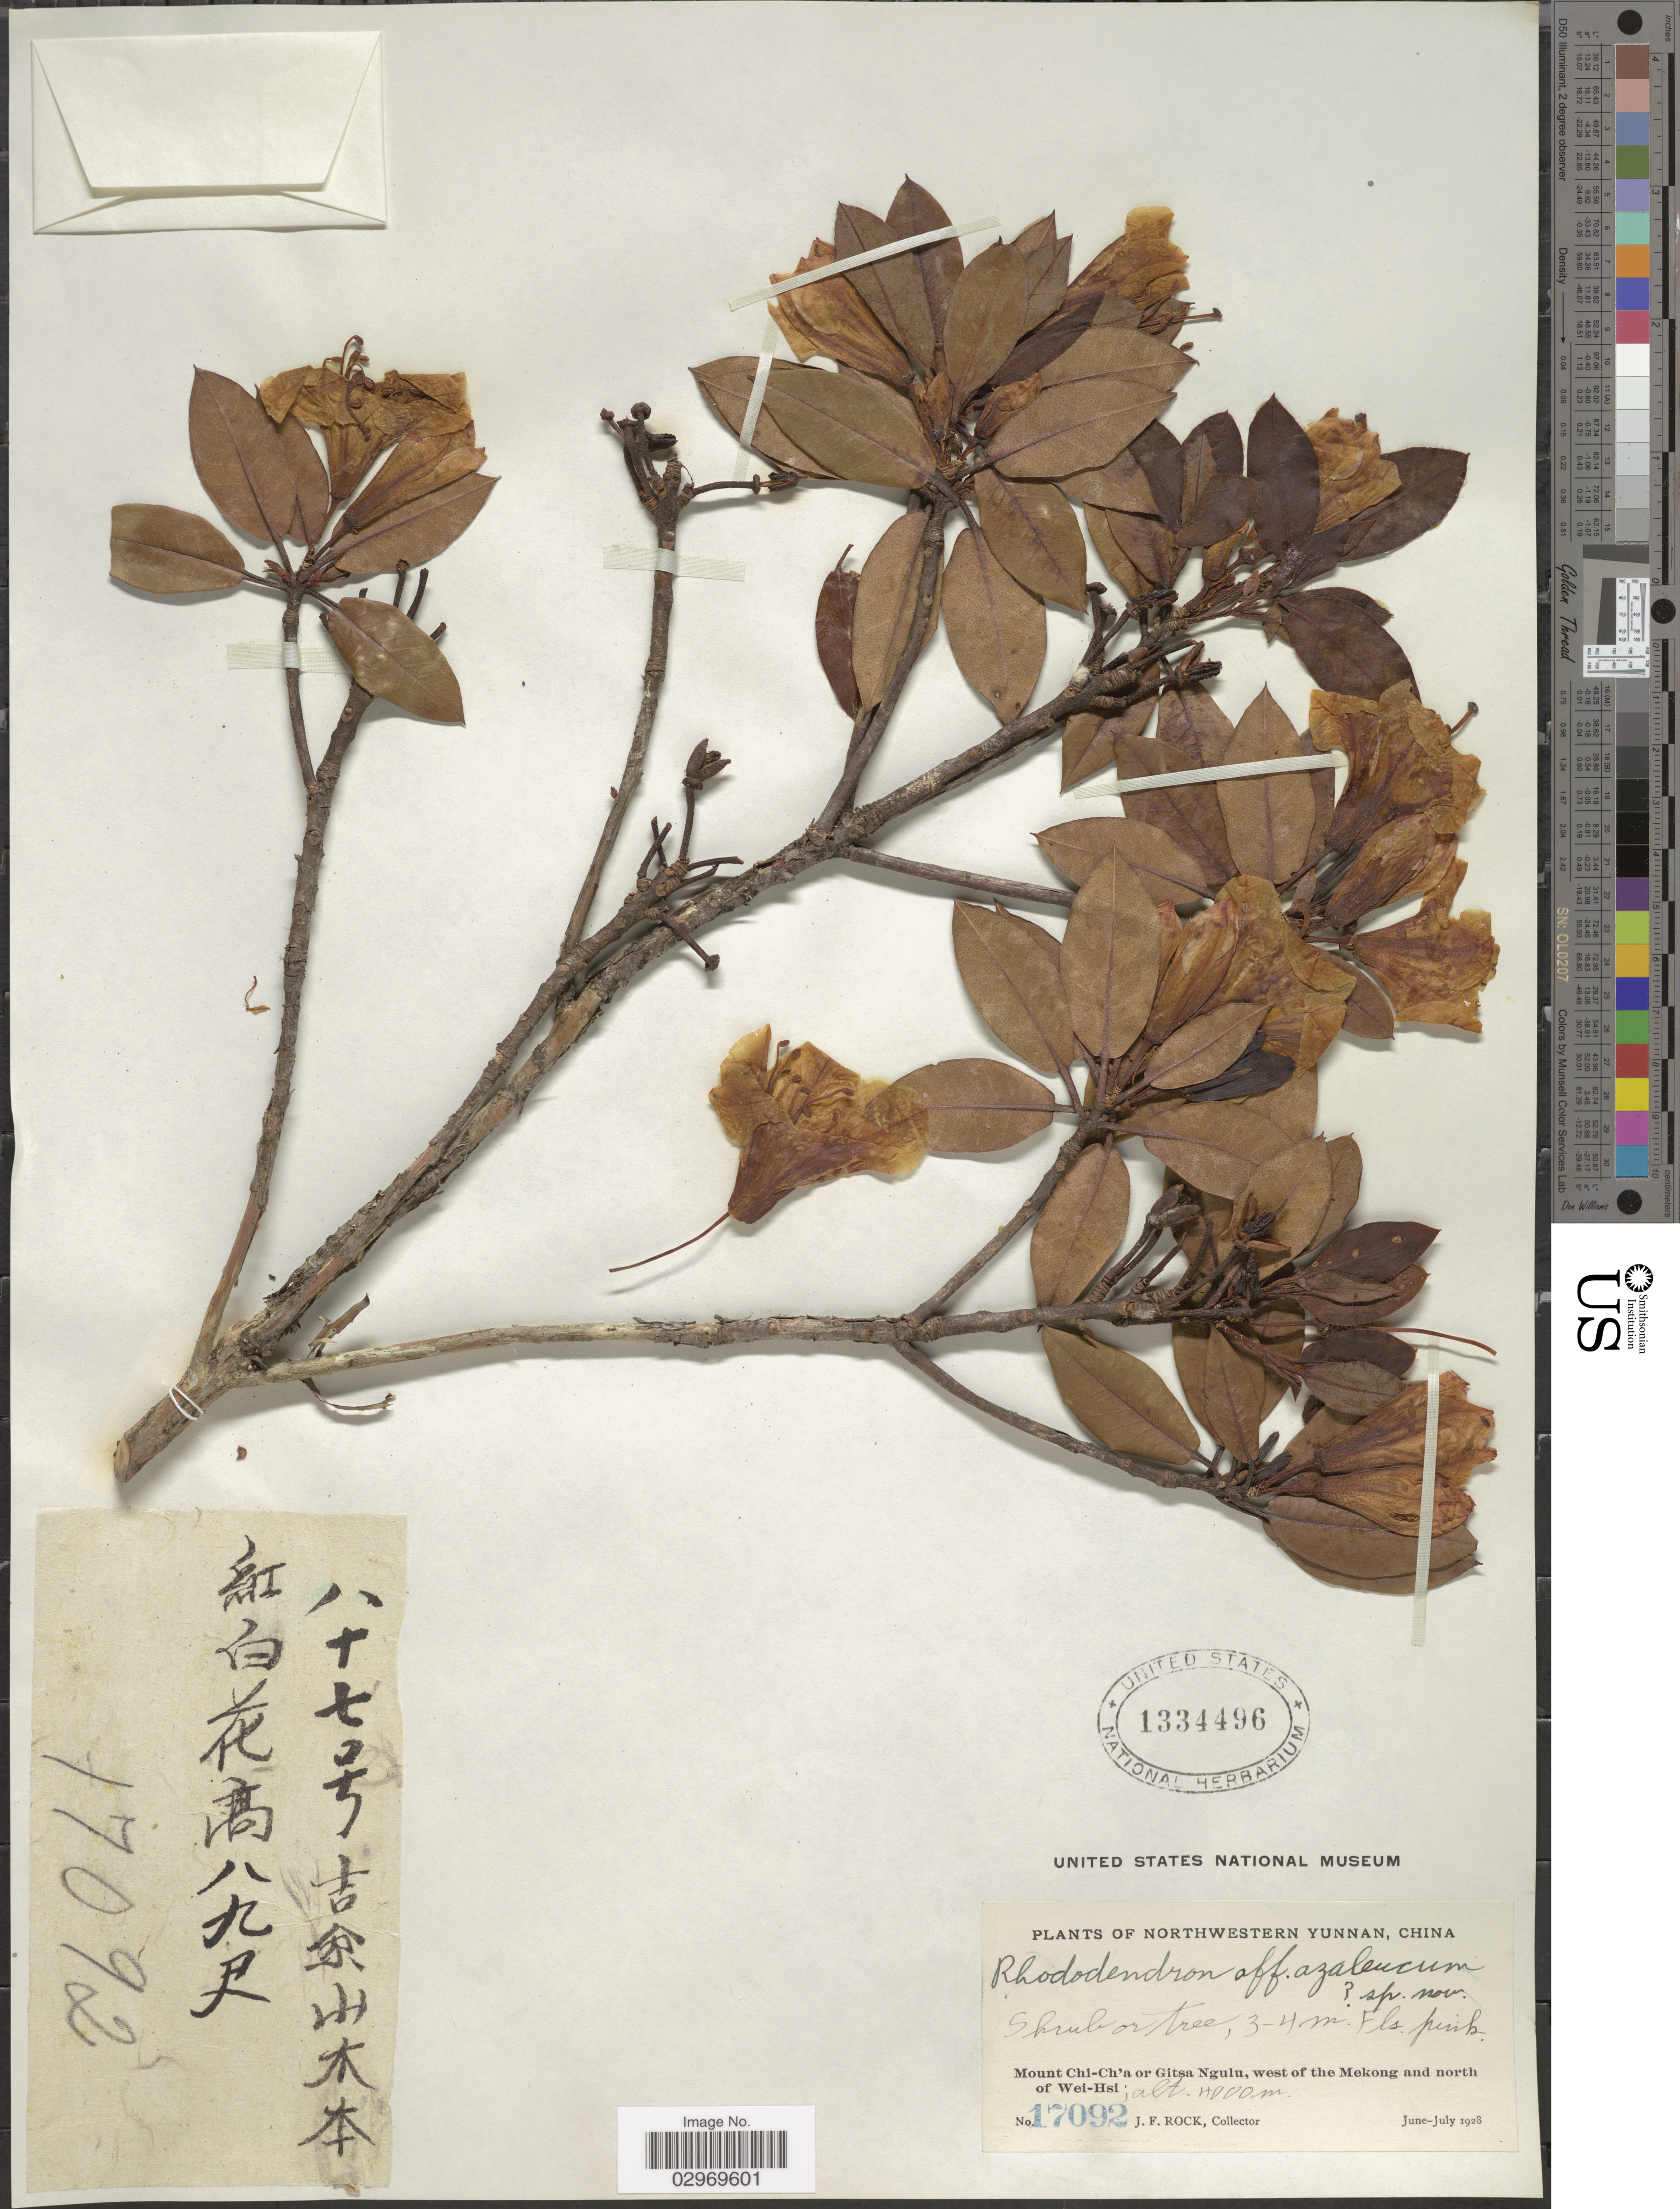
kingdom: Plantae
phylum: Tracheophyta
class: Magnoliopsida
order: Ericales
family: Ericaceae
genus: Rhododendron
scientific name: Rhododendron azaleucum sp. nov. ined.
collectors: J. Rock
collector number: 17092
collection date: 1928-06/1928-07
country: China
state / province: Yunnan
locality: Northwestern Yunnan, Mount Chi-Ch'a or Gitsa Ngulu, west of the Mekong and north of Wei-Hsi.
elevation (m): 4000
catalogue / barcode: US 1334496